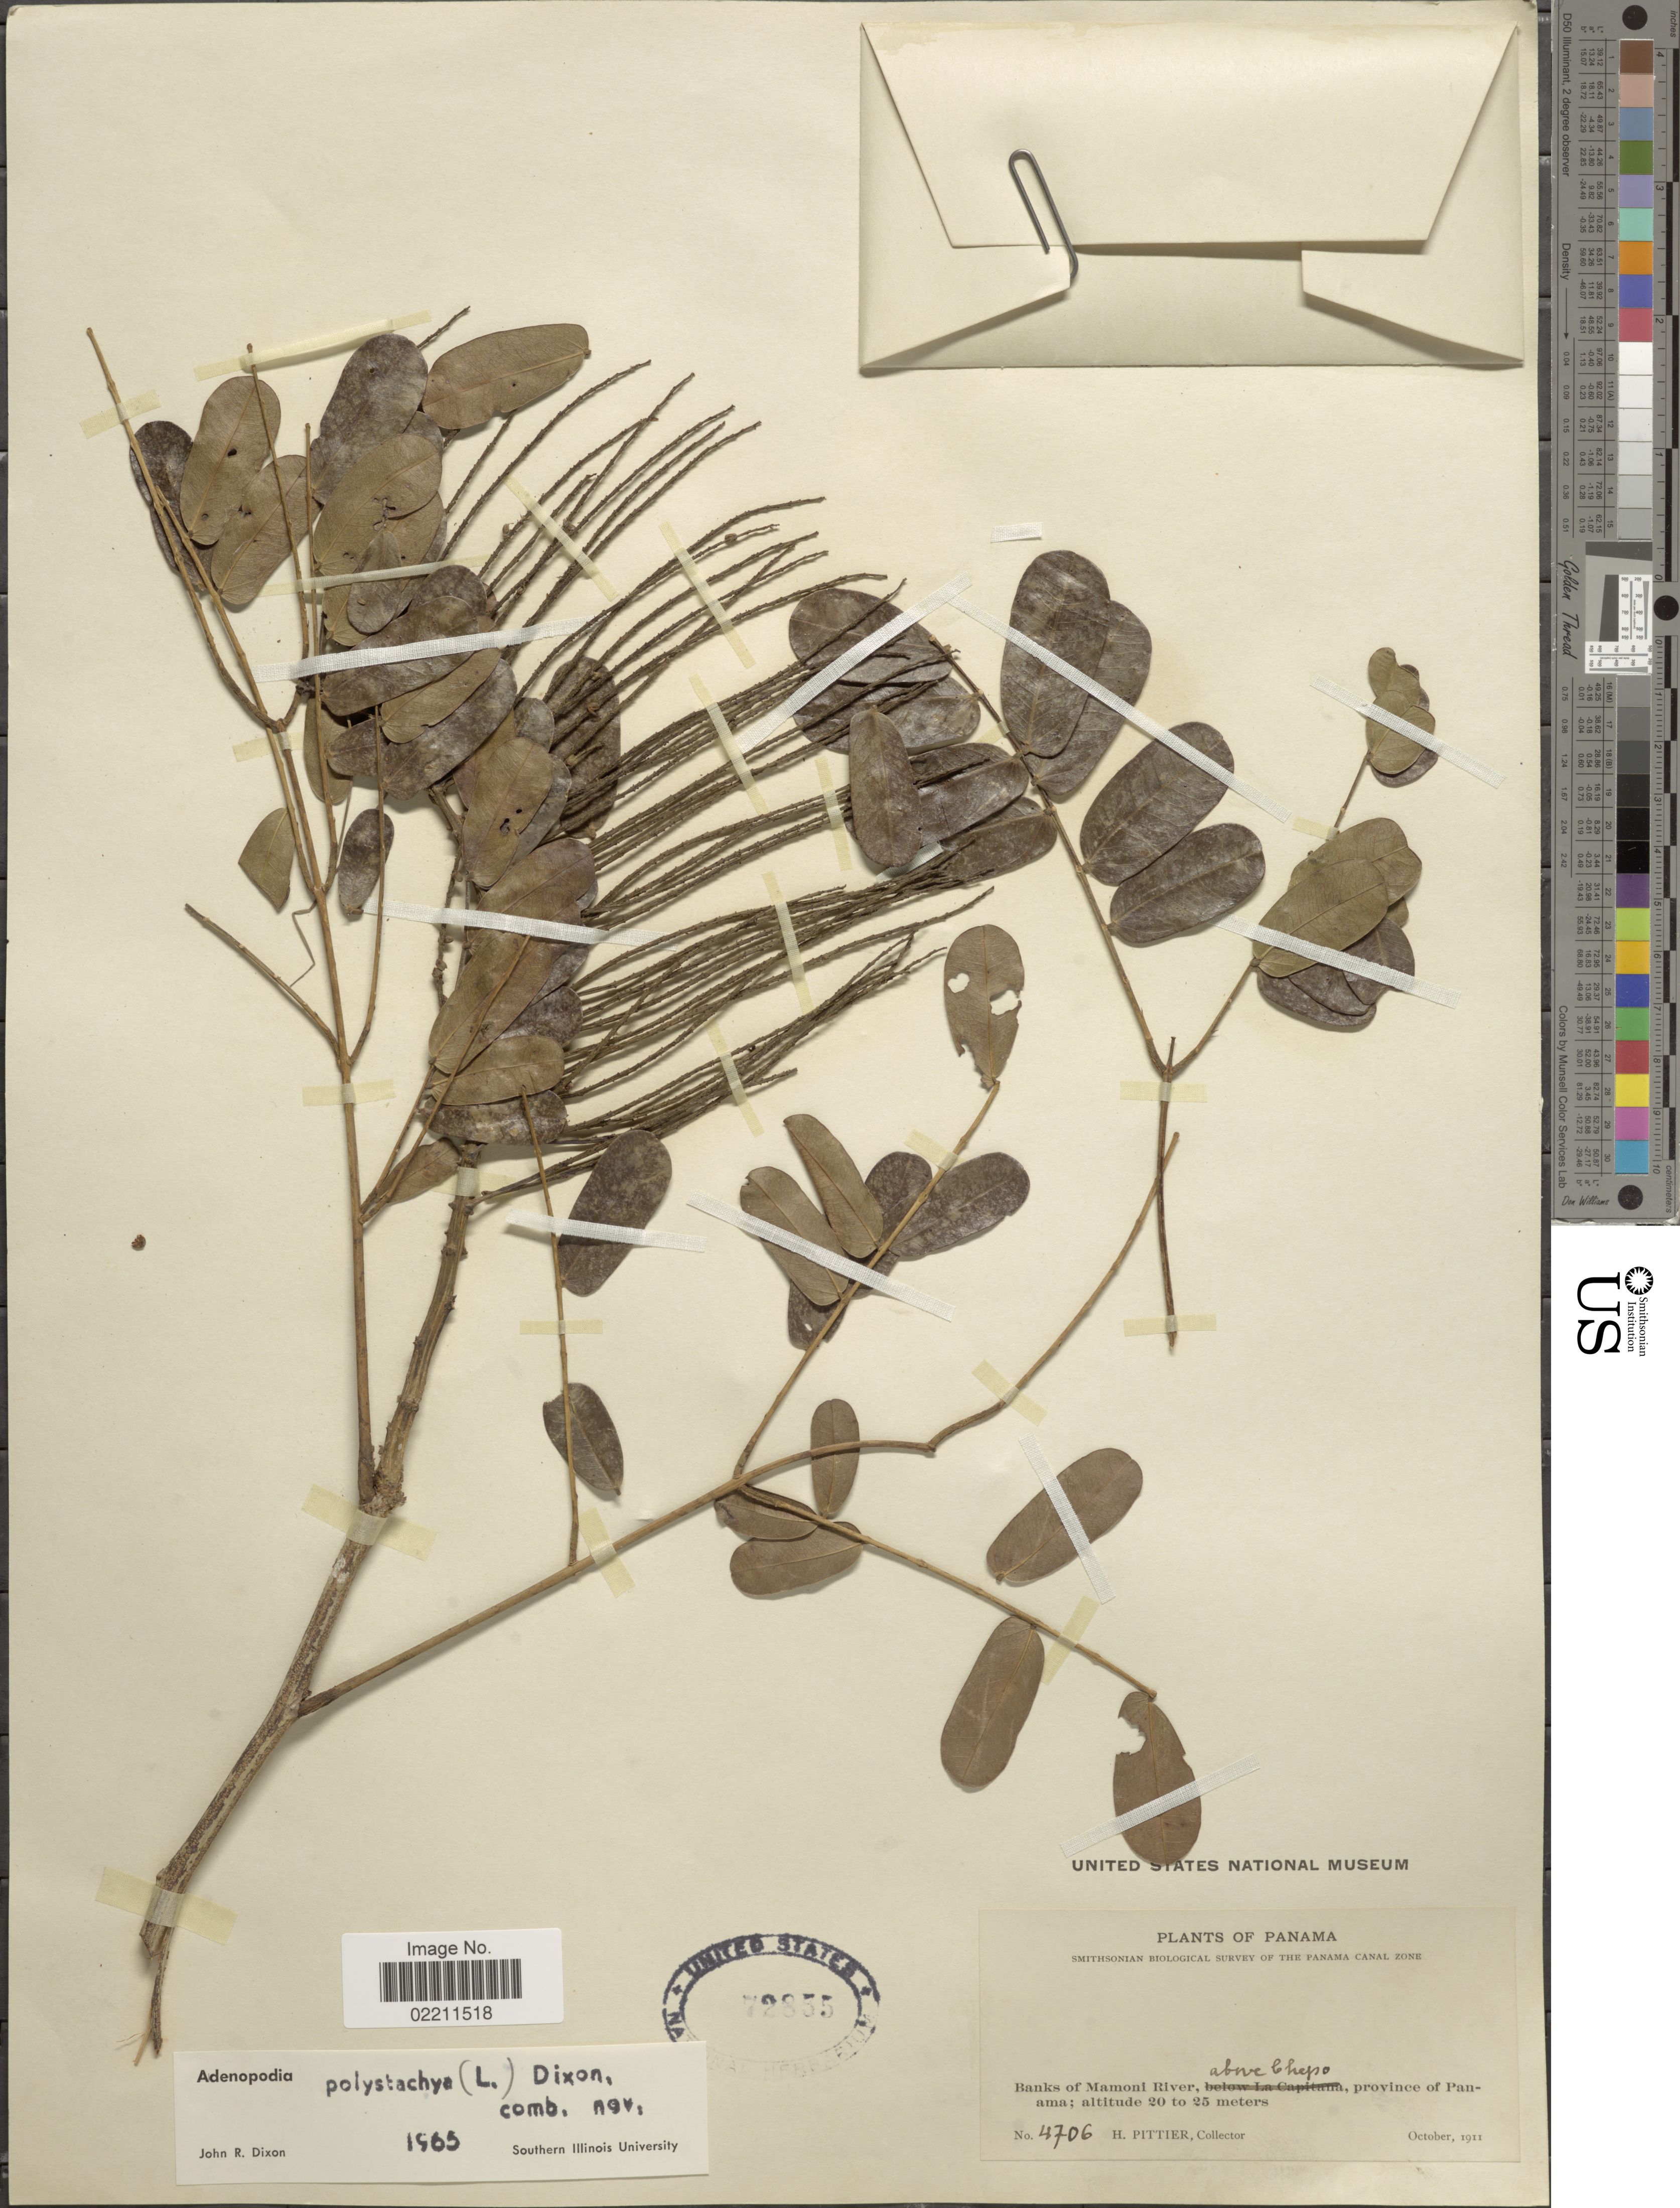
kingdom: Plantae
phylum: Tracheophyta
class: Magnoliopsida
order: Fabales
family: Fabaceae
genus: Entada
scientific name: Entada polystachya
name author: (L.) DC.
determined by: Strong, Mark T., (BOT), Smithsonian Institution - National Museum of Natural History (UNITED STATES)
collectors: H. F. Pittier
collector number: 4706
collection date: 1911-10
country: Panama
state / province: Panamá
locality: Panama, Banks of Mamoni River, above Chapo, province of Panama.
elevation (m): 20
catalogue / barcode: US 72835